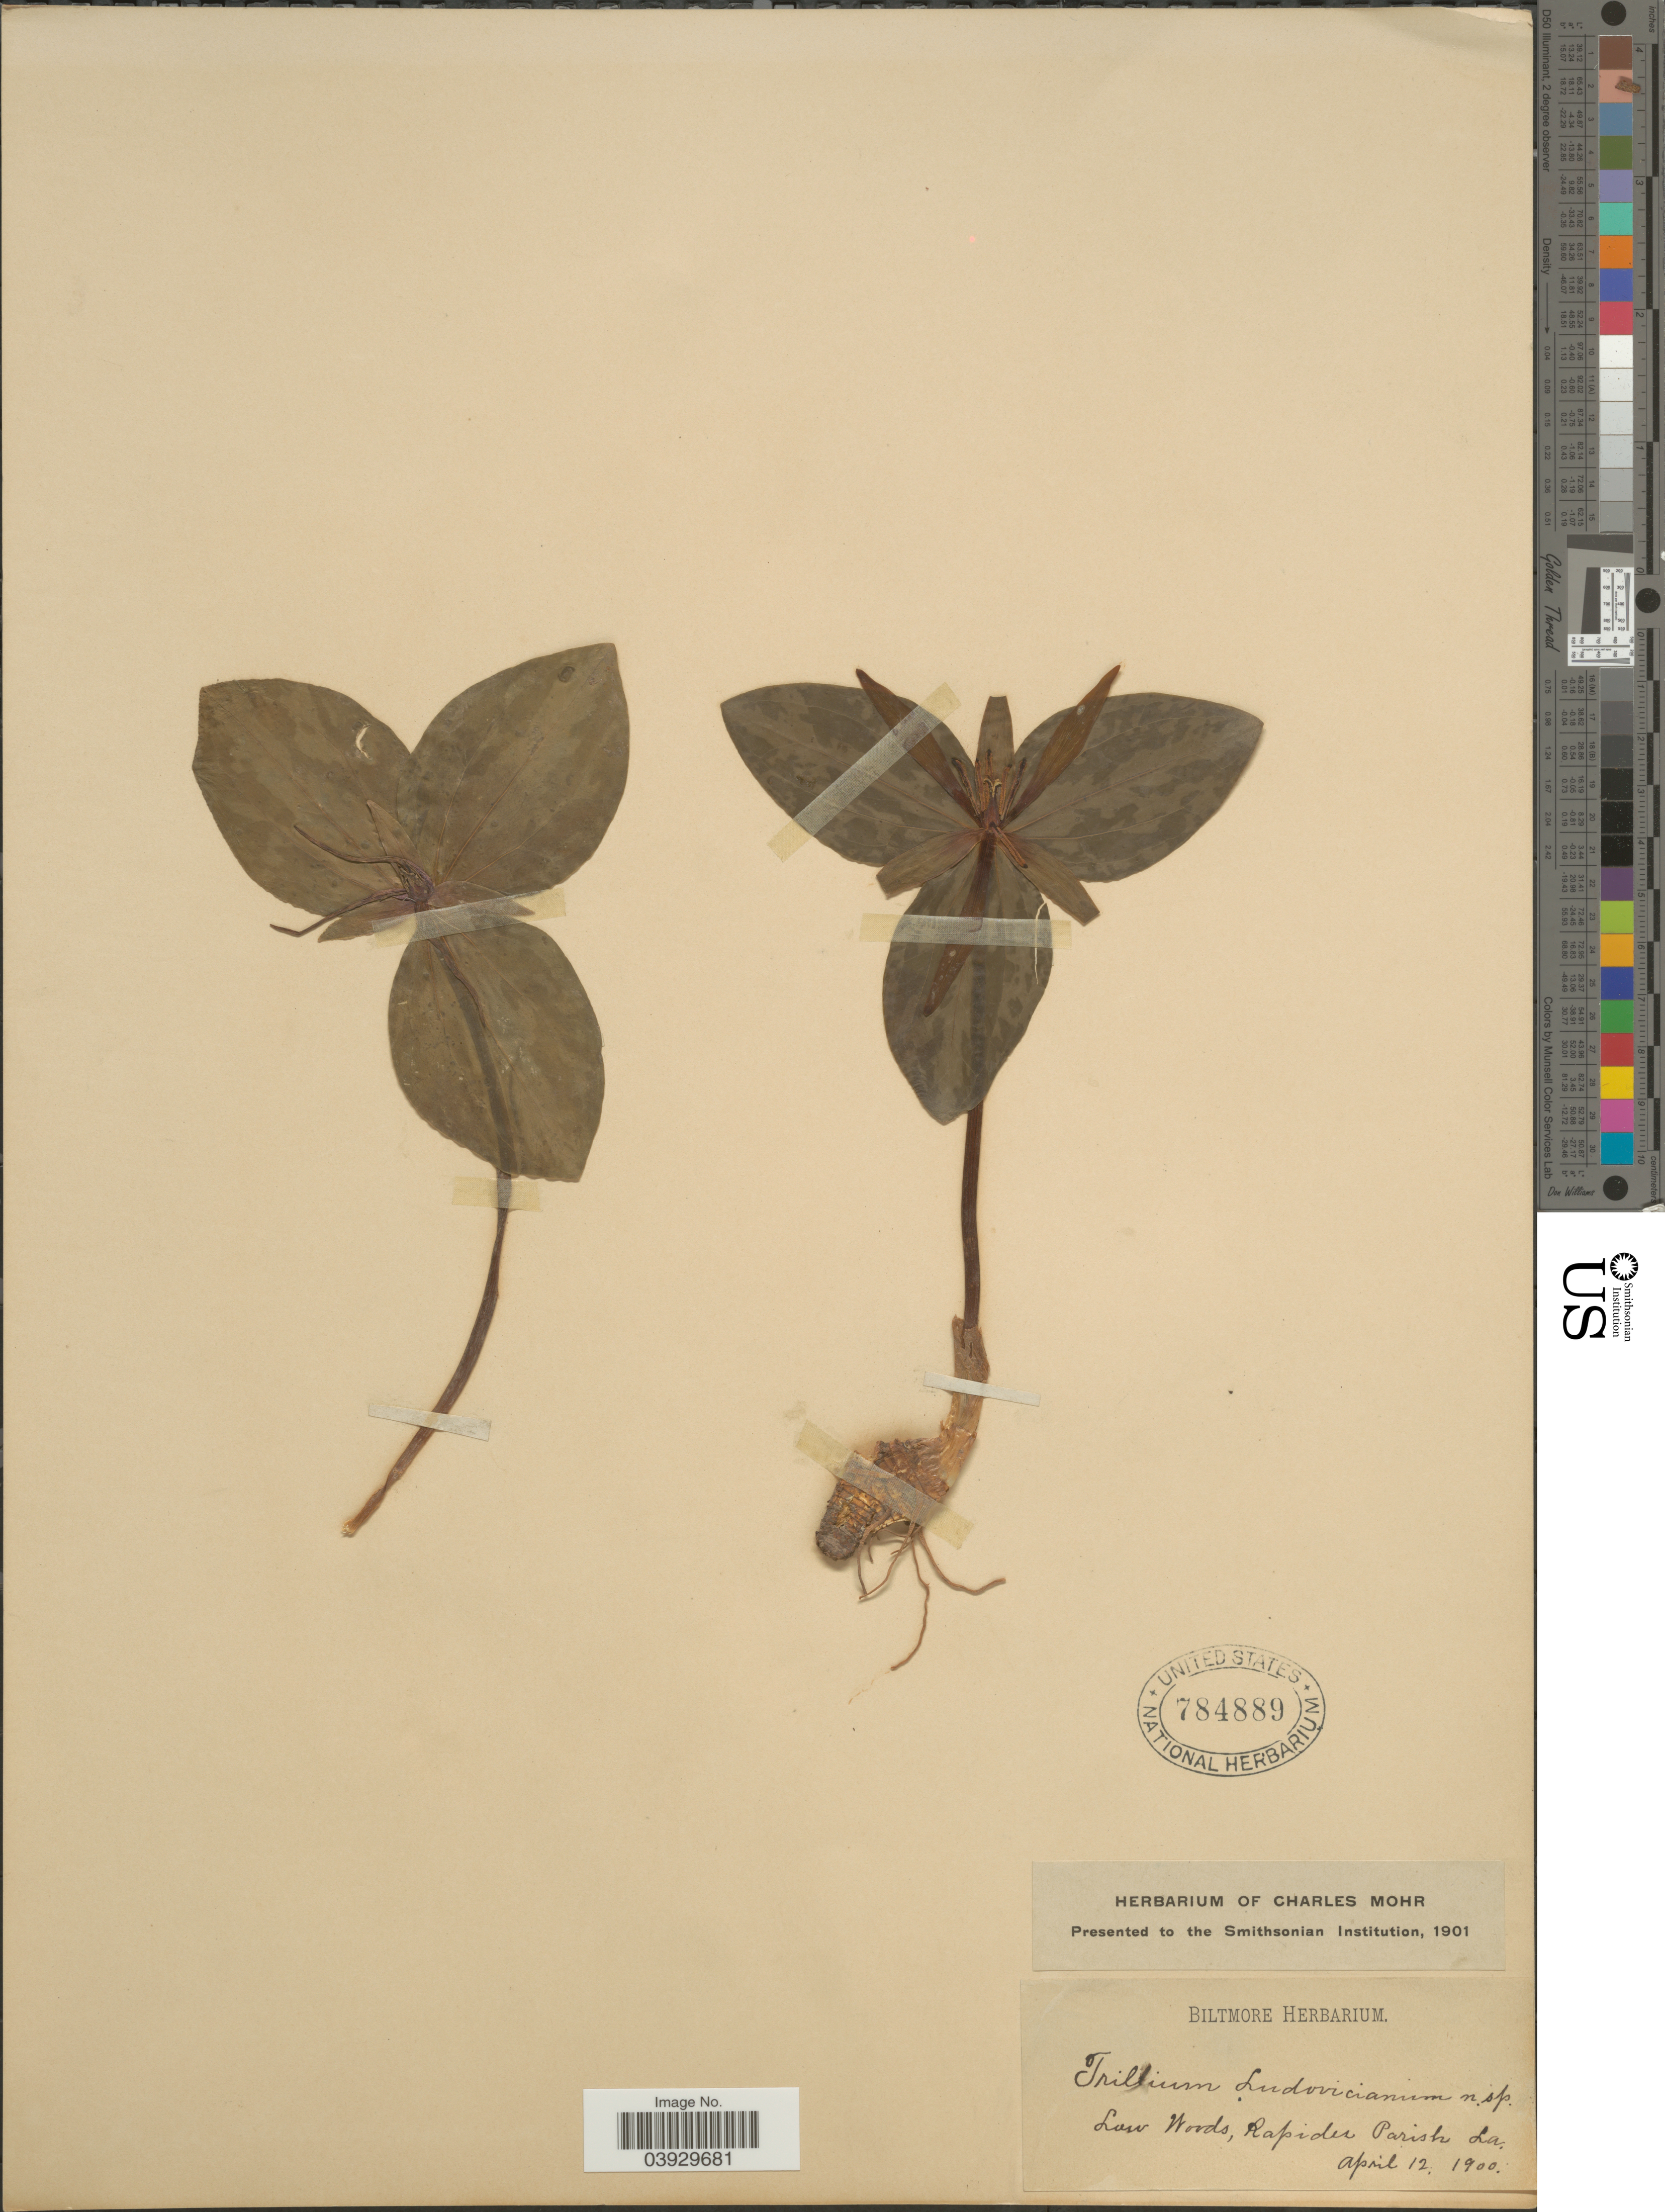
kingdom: Plantae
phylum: Tracheophyta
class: Liliopsida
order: Liliales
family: Melanthiaceae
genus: Trillium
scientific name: Trillium ludovicianum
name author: Harb.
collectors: ex herb. Biltmore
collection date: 1900-04-12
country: United States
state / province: Louisiana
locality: Low Woods, Rapides Parish.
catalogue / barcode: US 784889